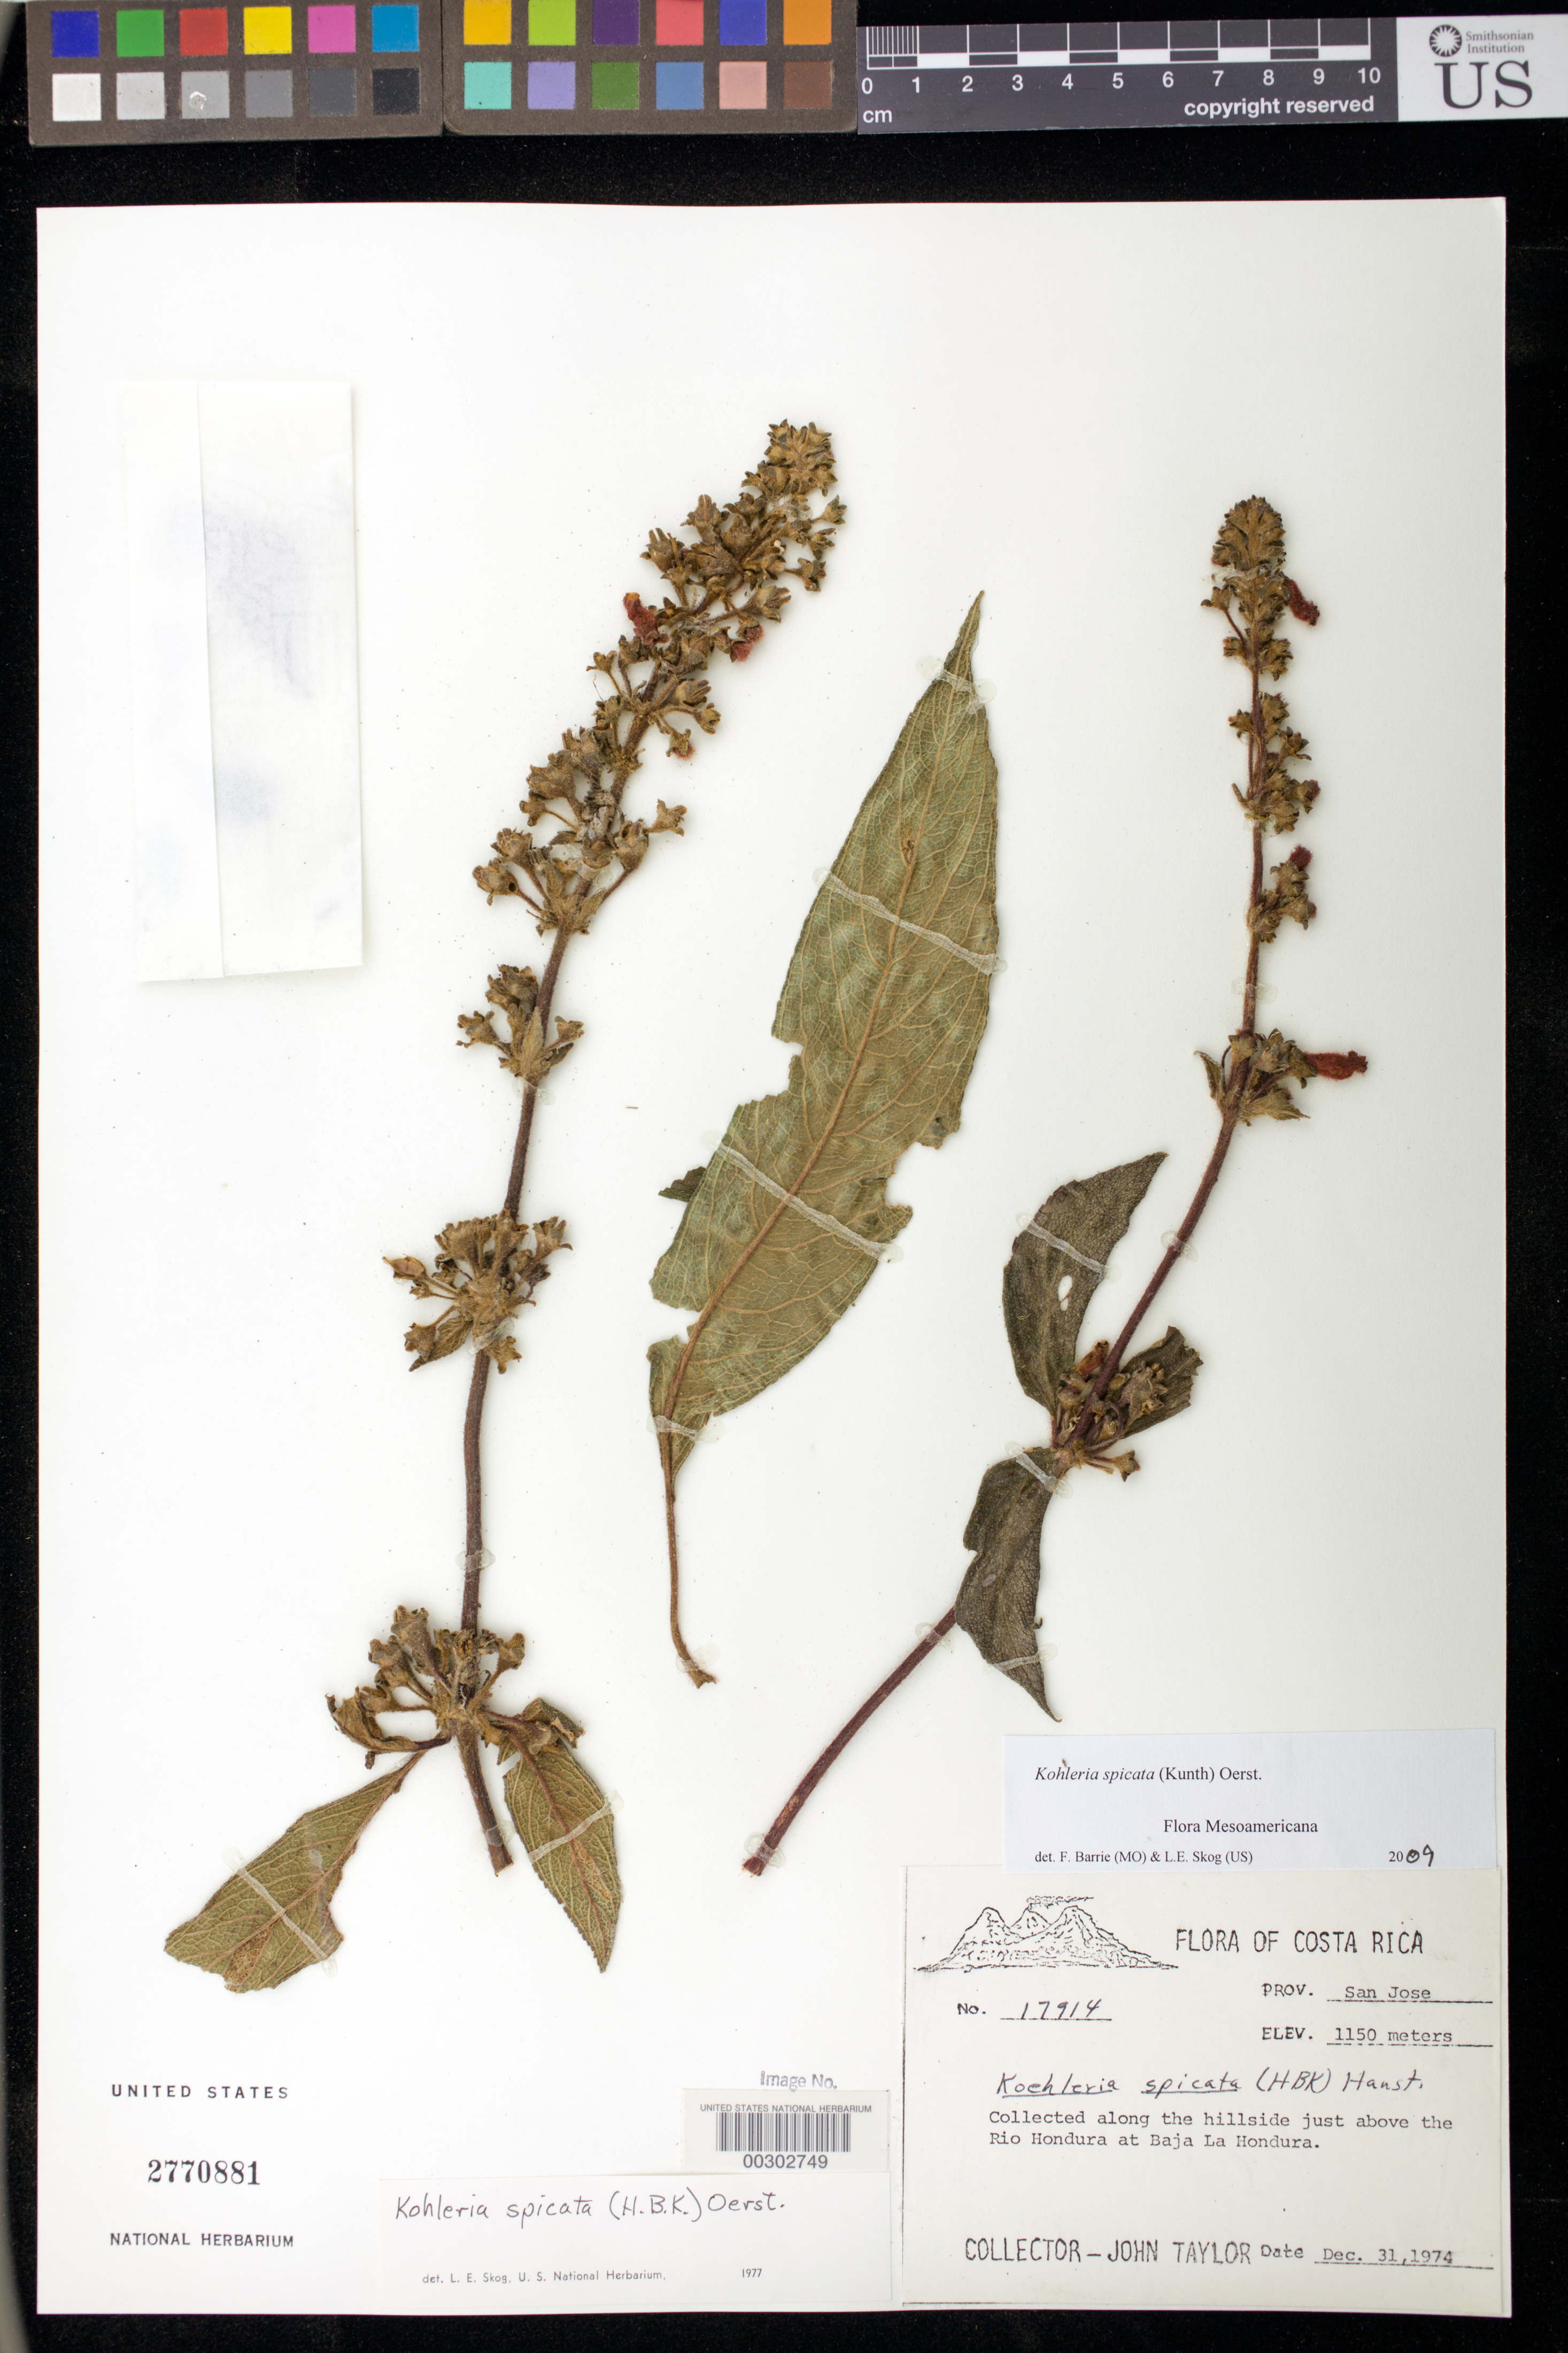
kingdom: Plantae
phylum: Tracheophyta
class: Magnoliopsida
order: Lamiales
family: Gesneriaceae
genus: Kohleria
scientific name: Kohleria spicata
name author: (Kunth) Oerst.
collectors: J. Taylor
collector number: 17914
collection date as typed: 31 Dec 1974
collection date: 1974-12-31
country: Costa Rica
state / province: San José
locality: Along the hillside just above the Rio Hondura at Baja La Hondura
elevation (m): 1150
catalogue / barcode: US 2770881